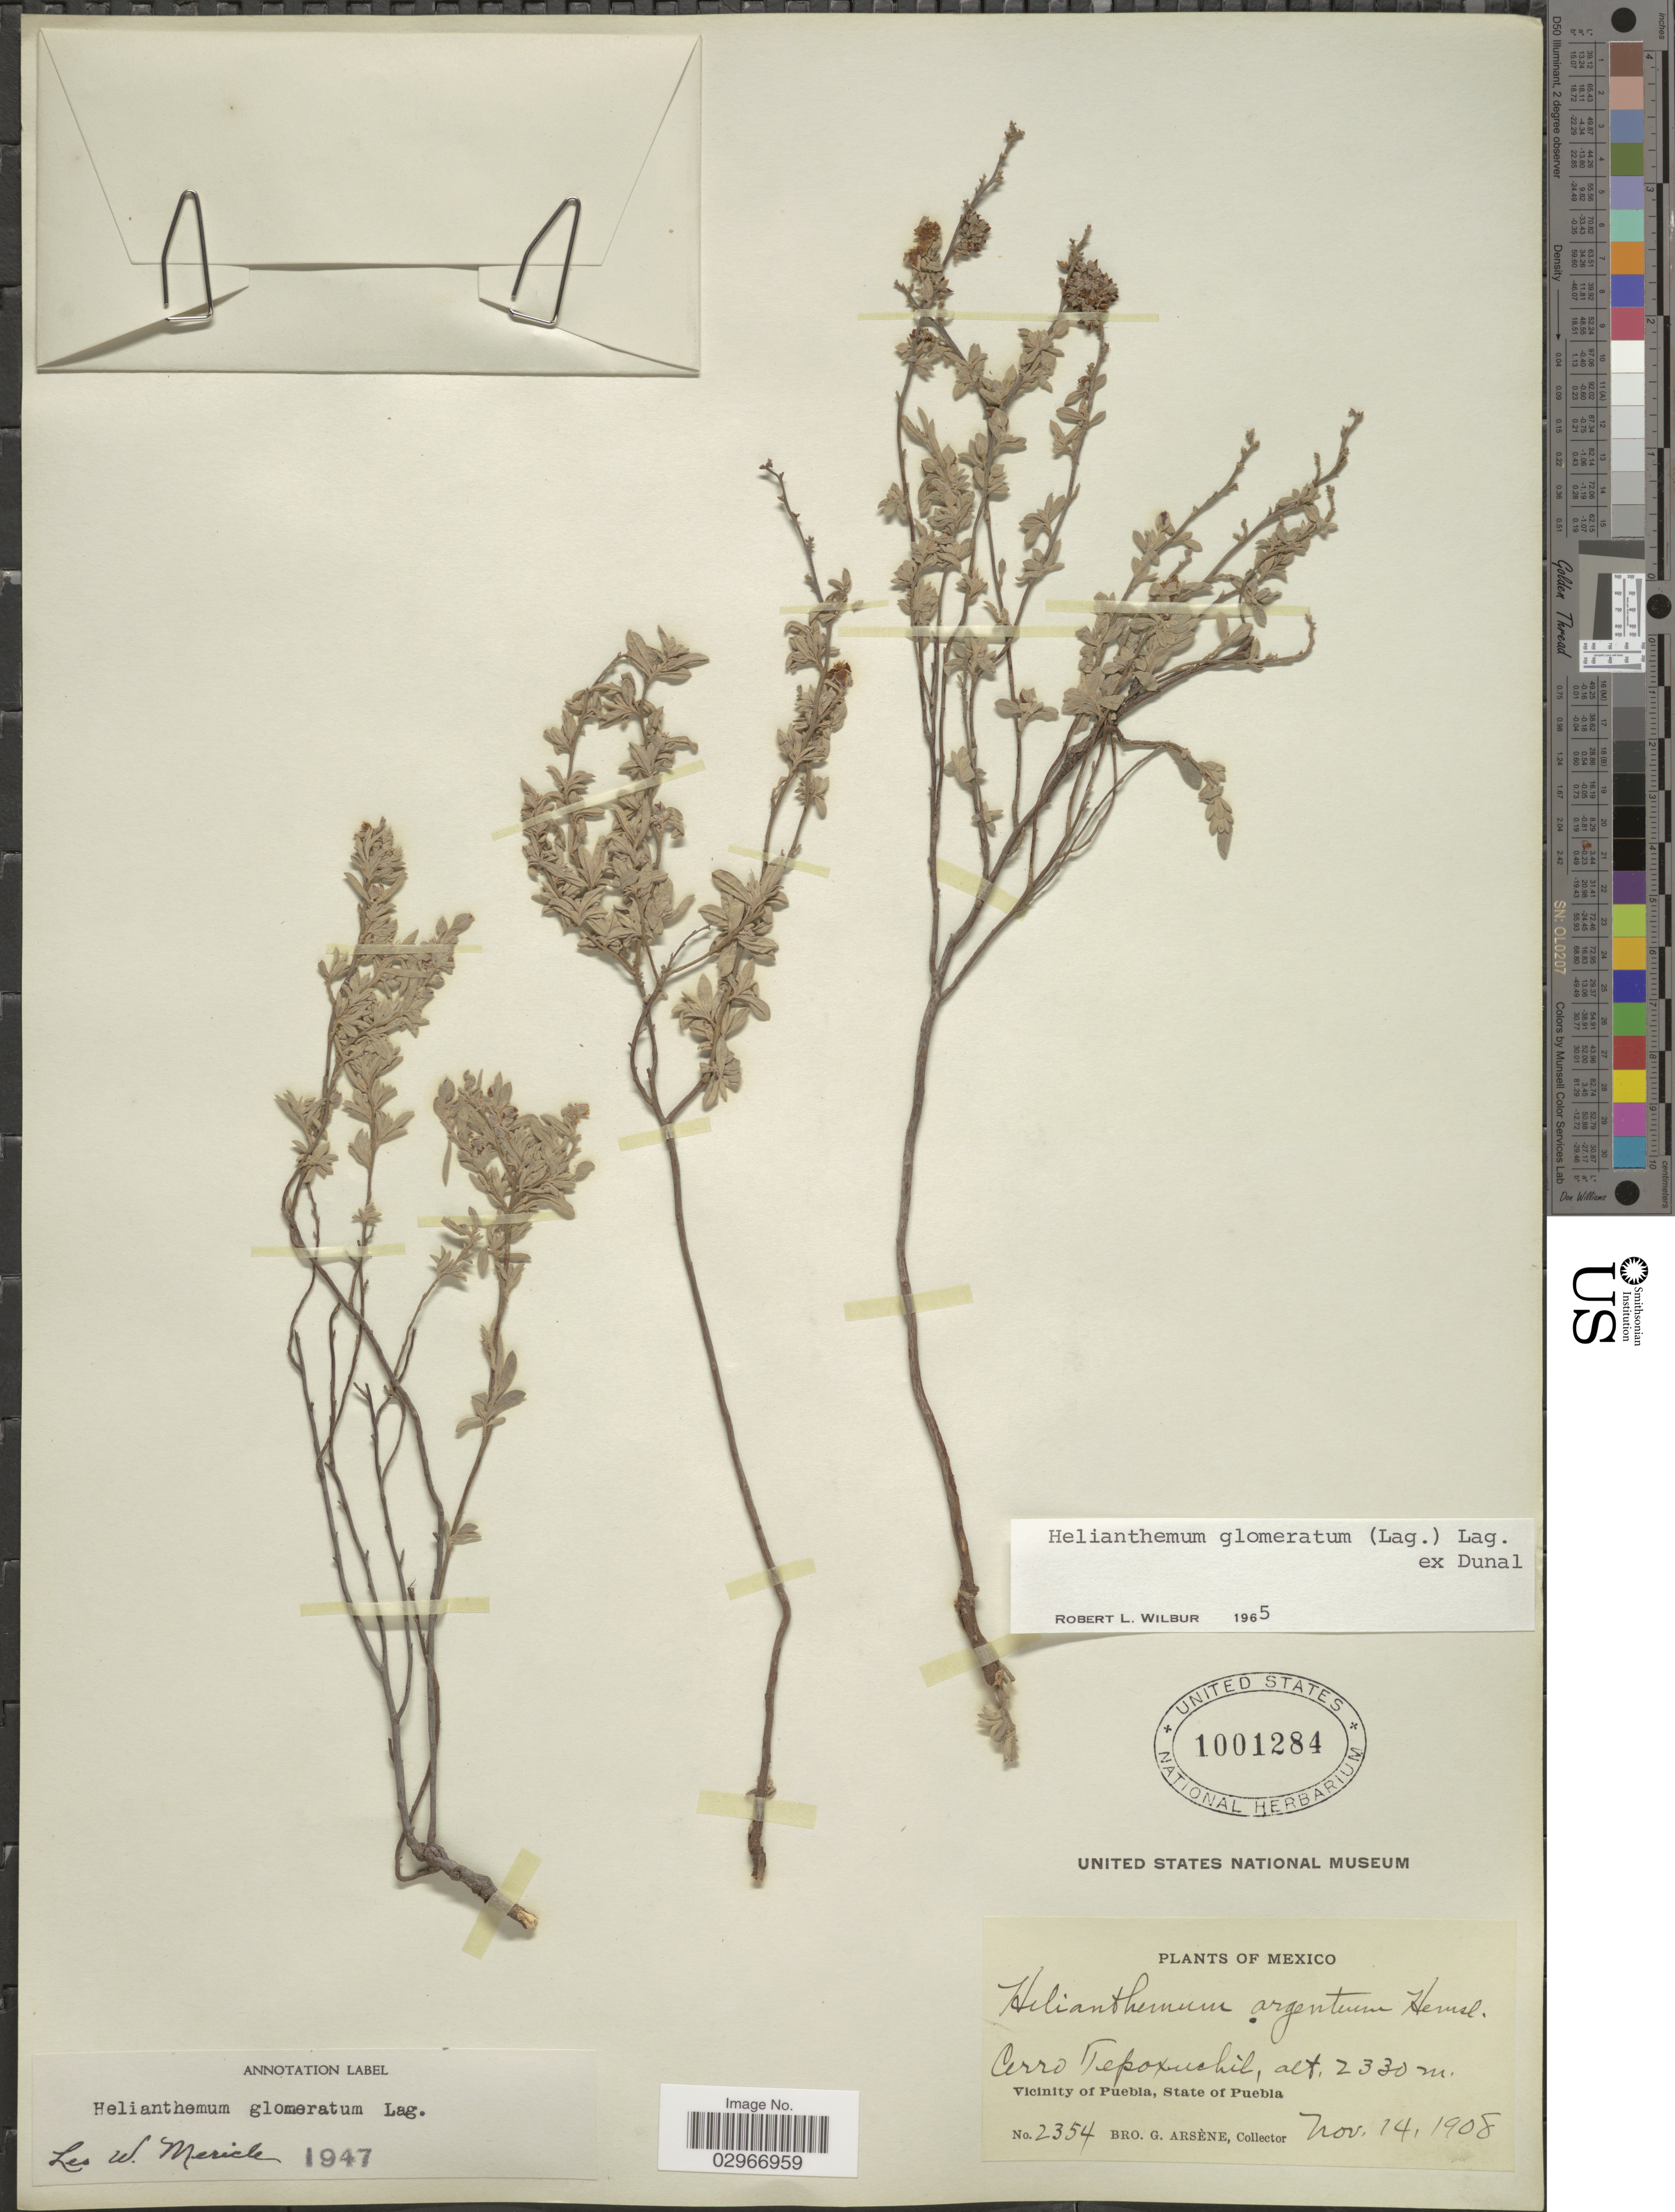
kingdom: Plantae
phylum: Tracheophyta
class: Magnoliopsida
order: Malvales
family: Cistaceae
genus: Helianthemum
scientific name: Helianthemum glomeratum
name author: (Lag.) Lag. ex Dunal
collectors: Bro. G. Arsène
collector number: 2354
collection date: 1908-11-14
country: Mexico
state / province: Puebla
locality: Cerro Tepoxuchil. Vicinity of Puebla.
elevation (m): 2330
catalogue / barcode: US 1001284